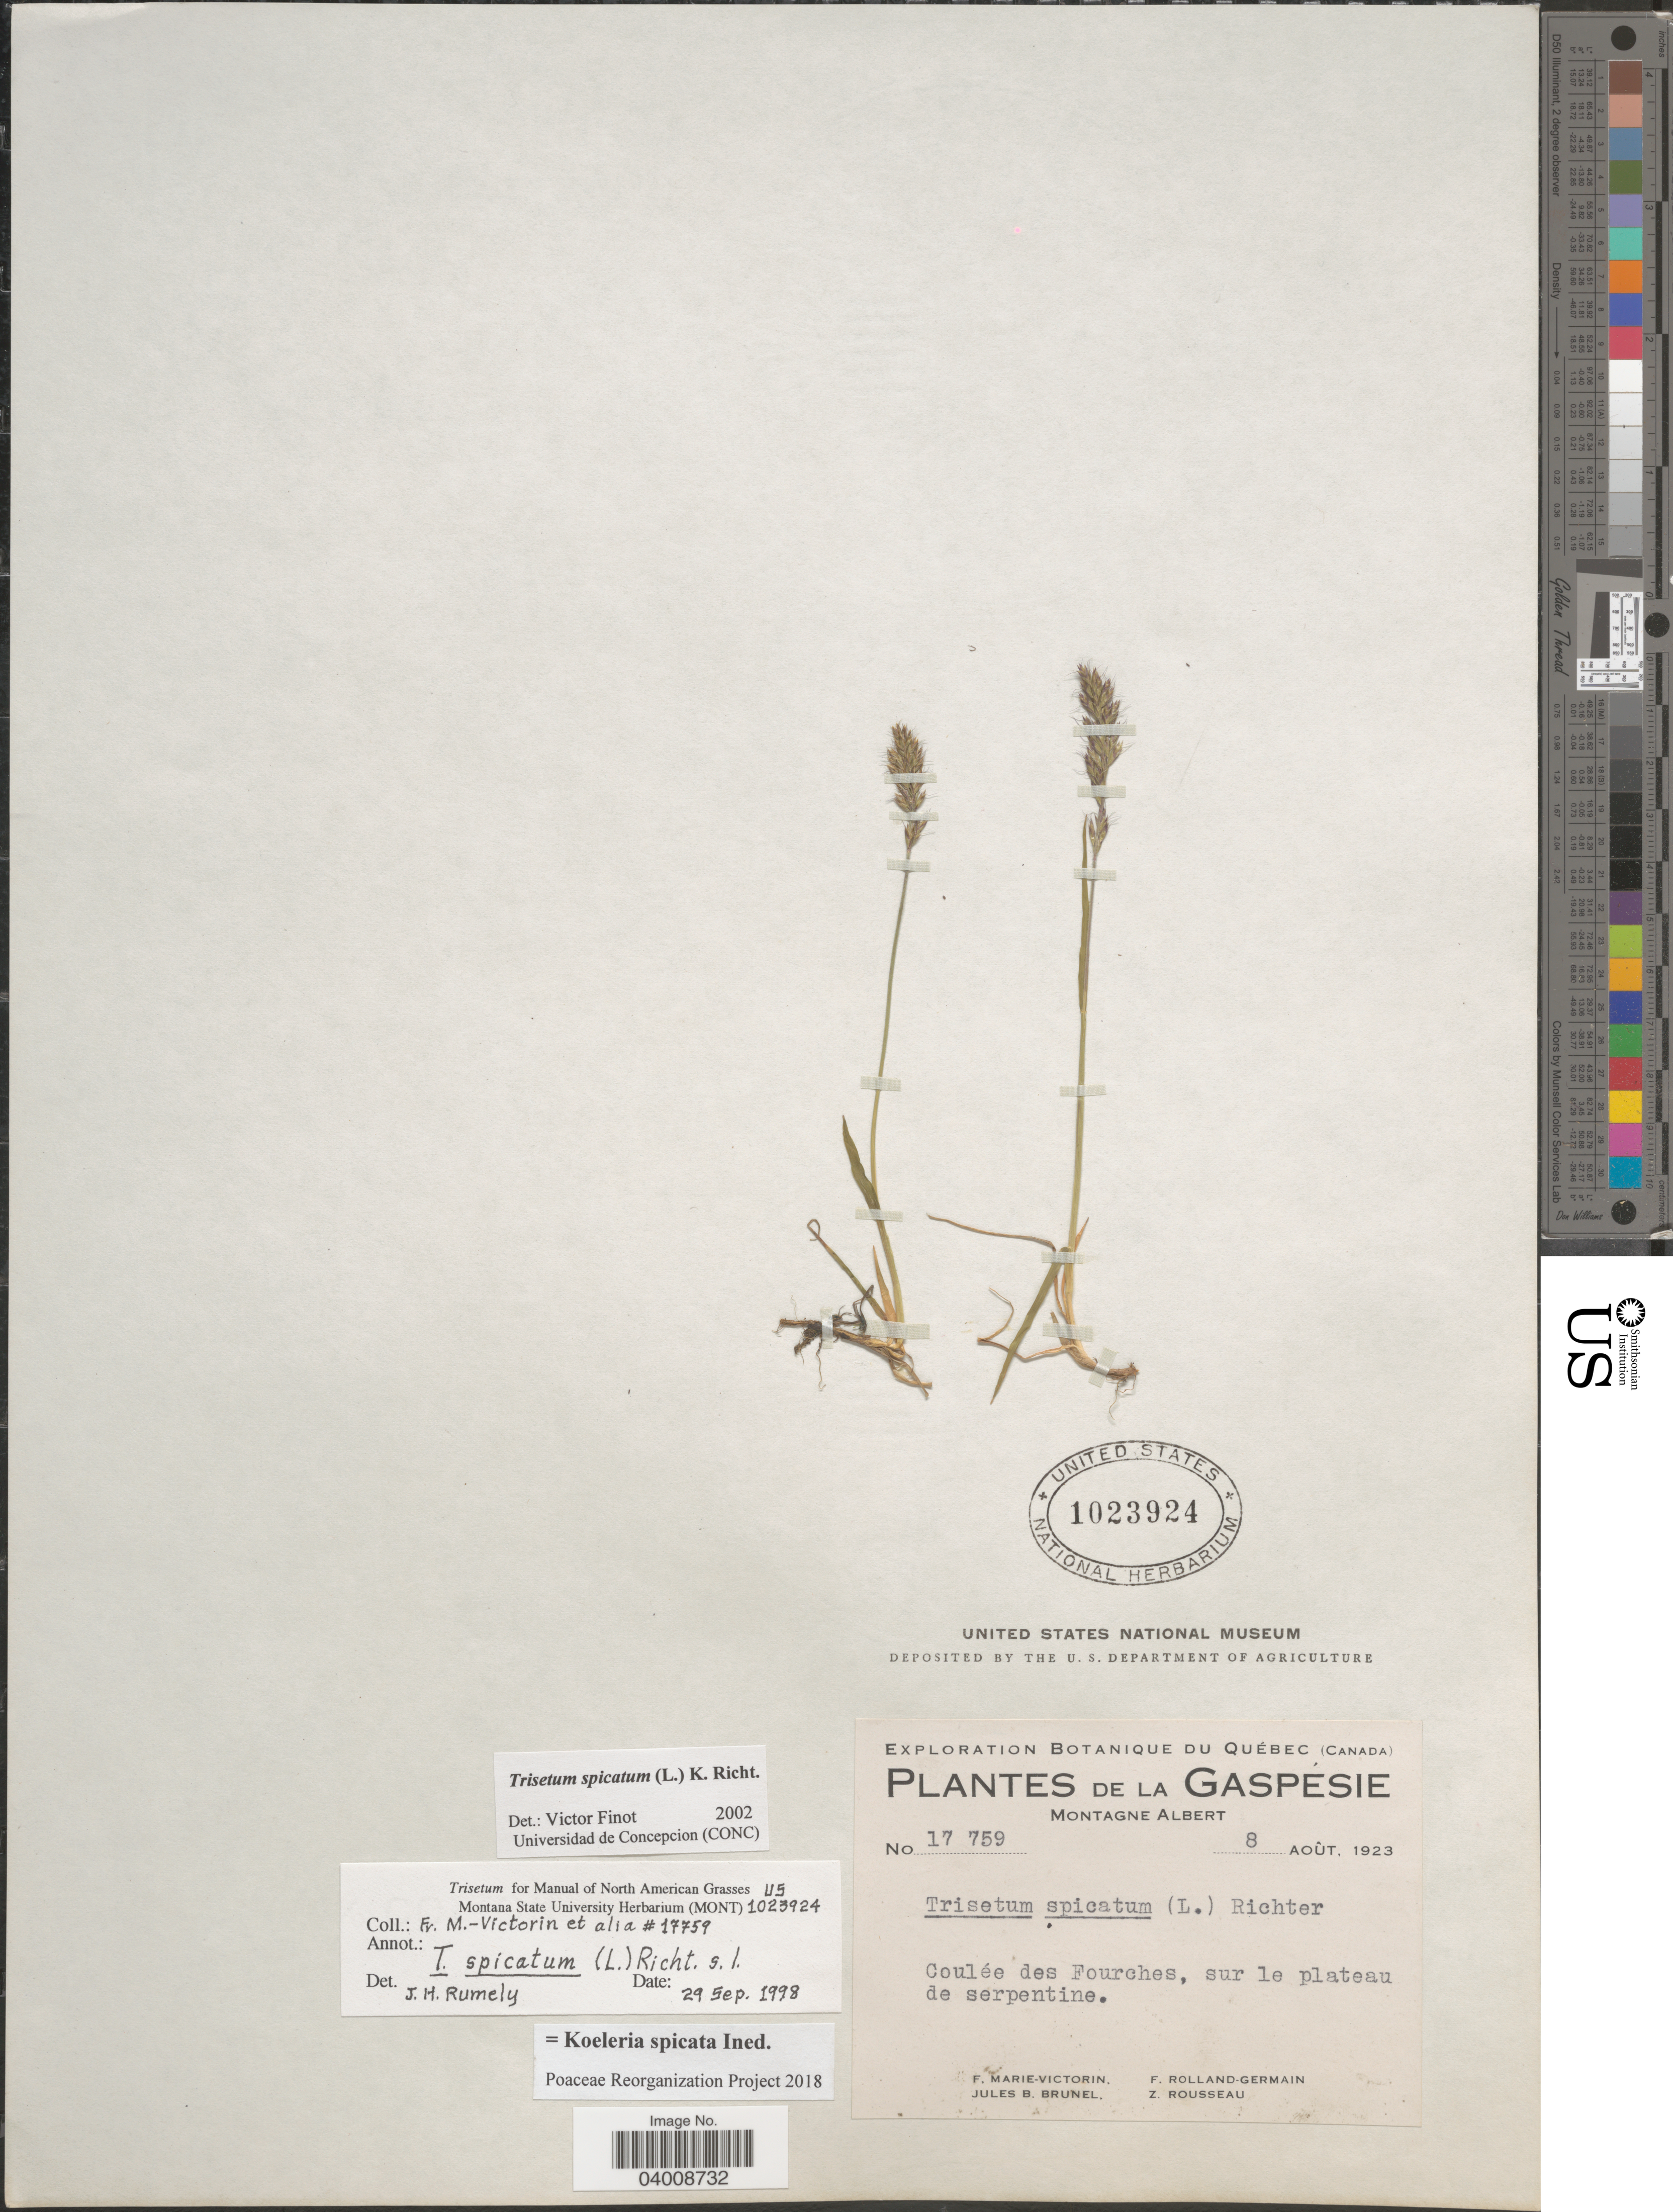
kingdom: Plantae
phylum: Tracheophyta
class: Liliopsida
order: Poales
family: Poaceae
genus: Koeleria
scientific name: Koeleria spicata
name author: (L.) Barberá et al.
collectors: F. Marie-Victorin, J. Brunel, Rolland-Germain & Z. Rousseau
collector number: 17759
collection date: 1923-08-08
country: Canada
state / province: Quebec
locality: La Gaspésie. Montagne Albert. Coulée des Fourches, sur le plateau de serpentine.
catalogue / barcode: US 1023924